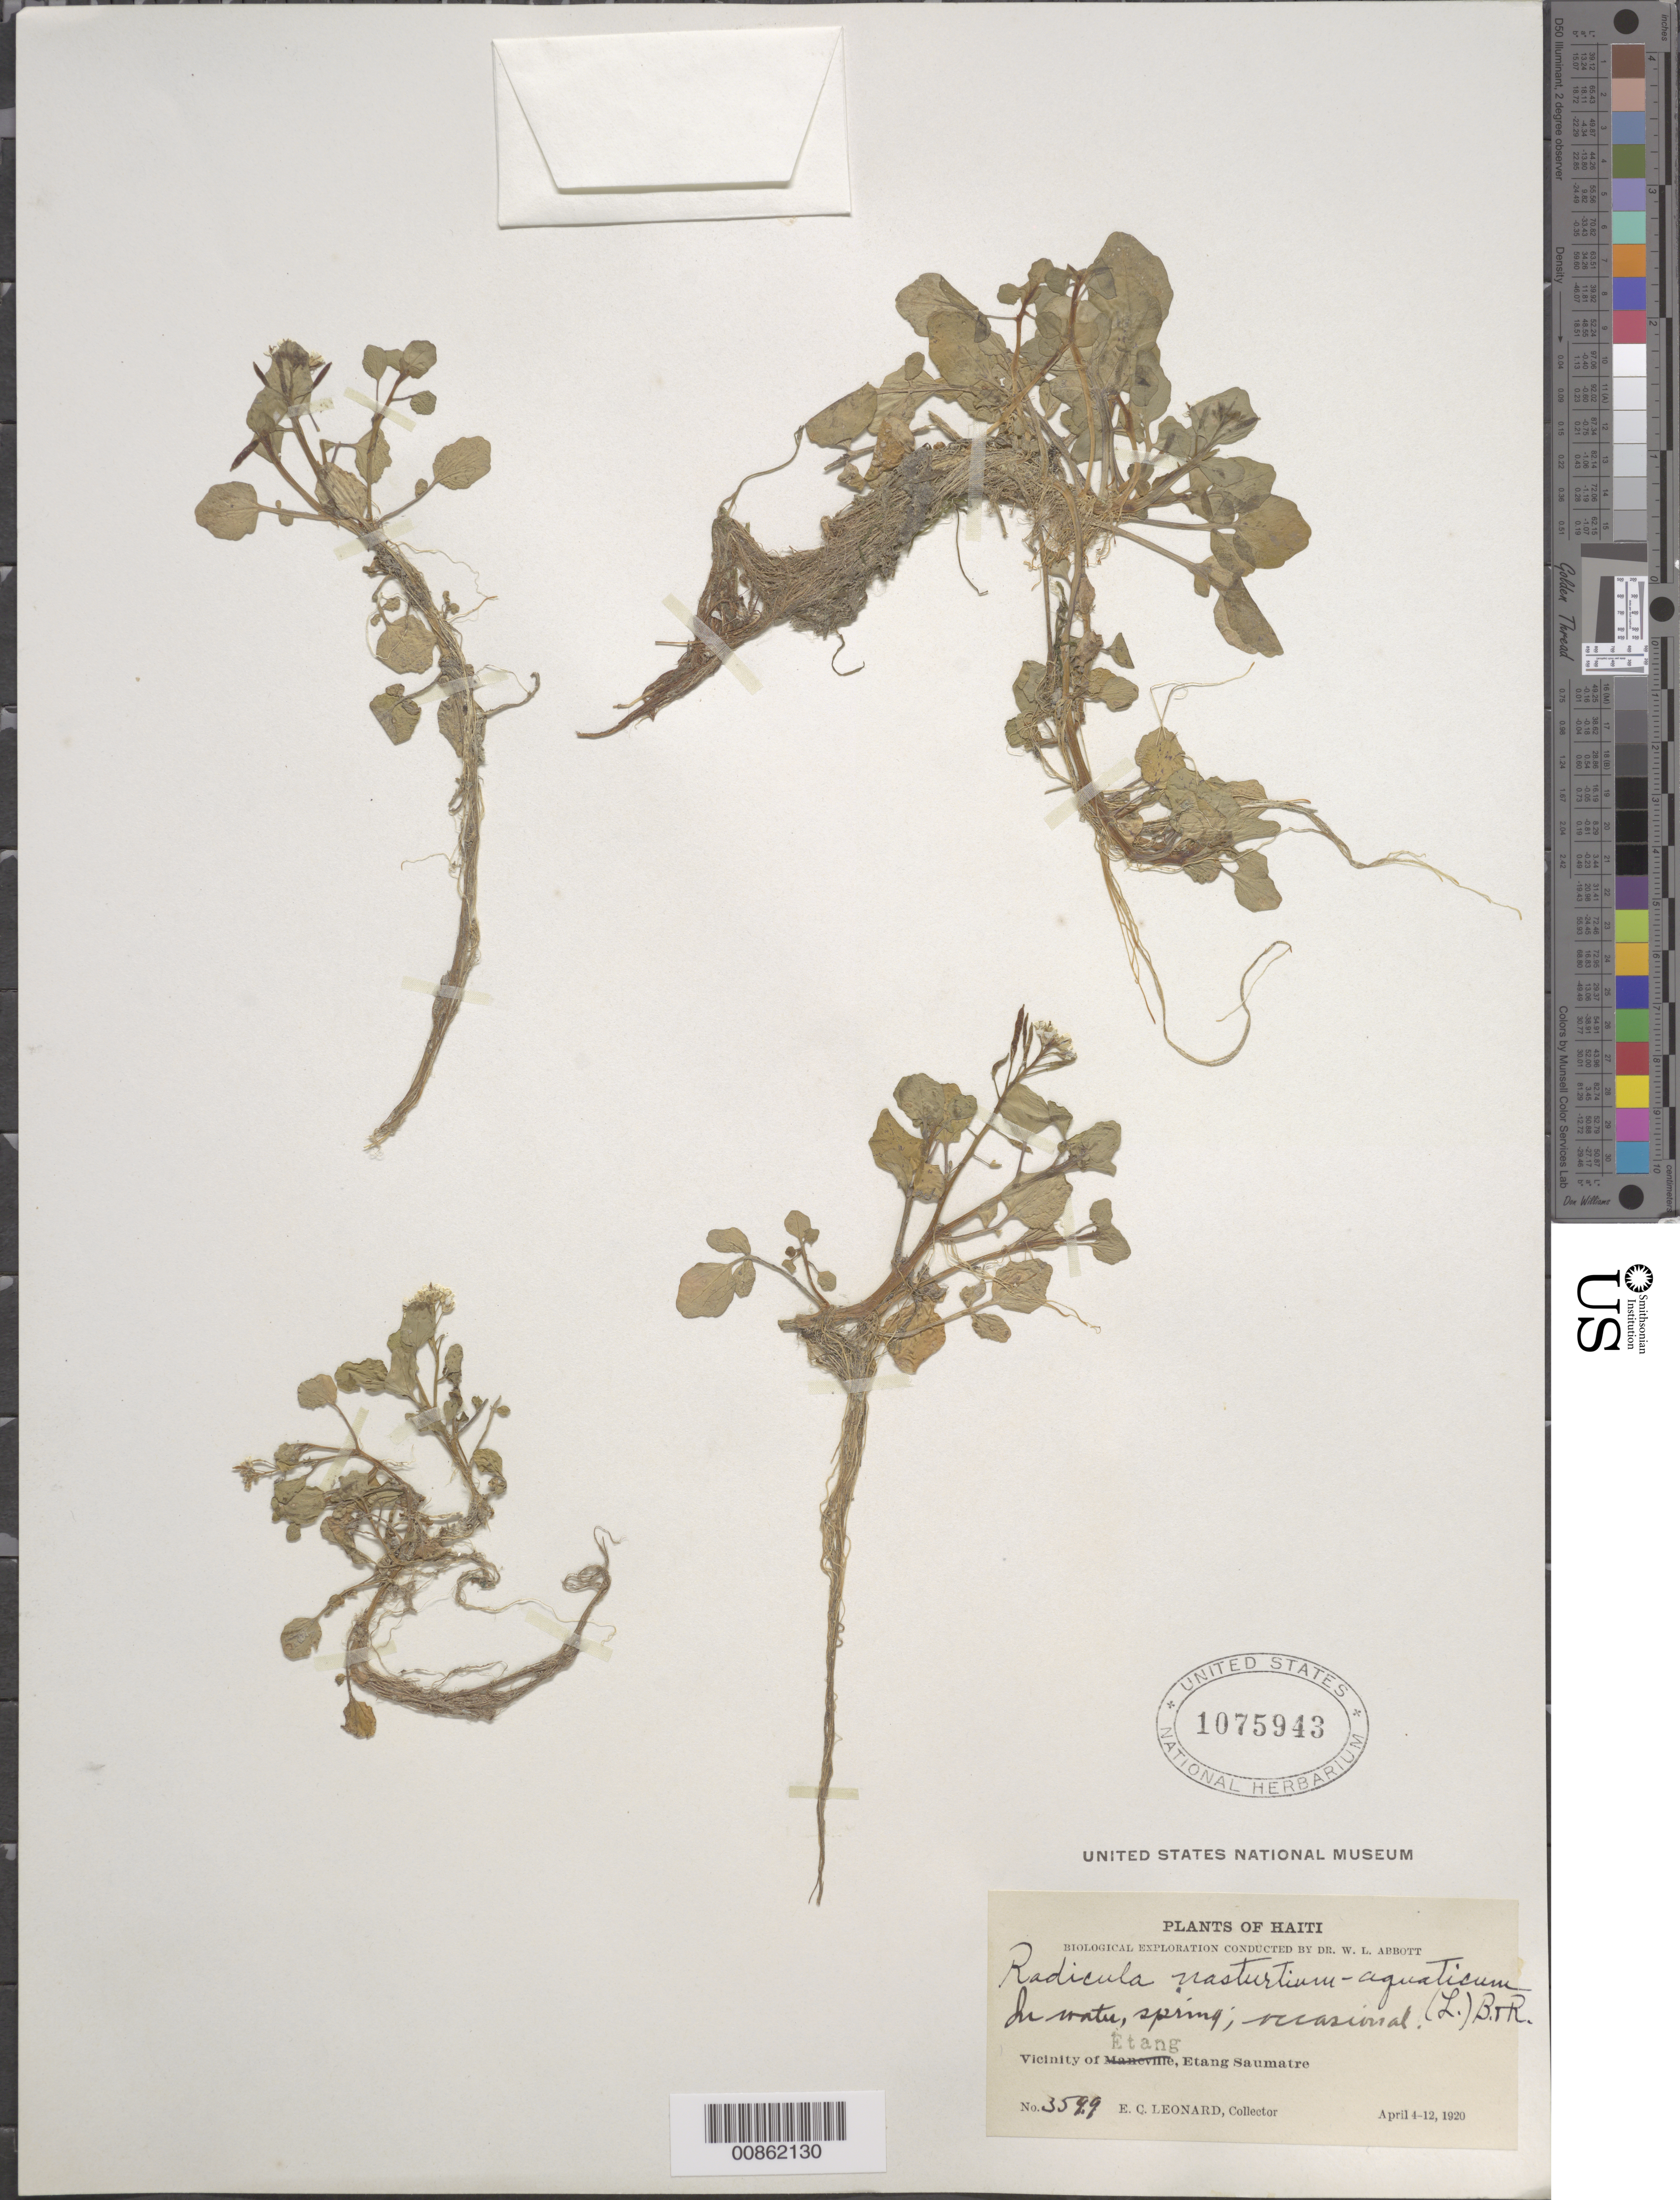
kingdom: Plantae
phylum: Tracheophyta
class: Magnoliopsida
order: Brassicales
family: Brassicaceae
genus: Nasturtium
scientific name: Nasturtium officinale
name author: R. Br.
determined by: Strong, M. T., (US), Smithsonian Institution - National Museum of Natural History (UNITED STATES)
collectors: E. C. Leonard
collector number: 3599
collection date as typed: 04 Apr 1920 to 12 Apr 1920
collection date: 1920-04-04/1920-04-12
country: Haiti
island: Hispaniola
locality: Vicinity of Etang, Etang Saumatre.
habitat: In water, spring.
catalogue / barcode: US 1075943